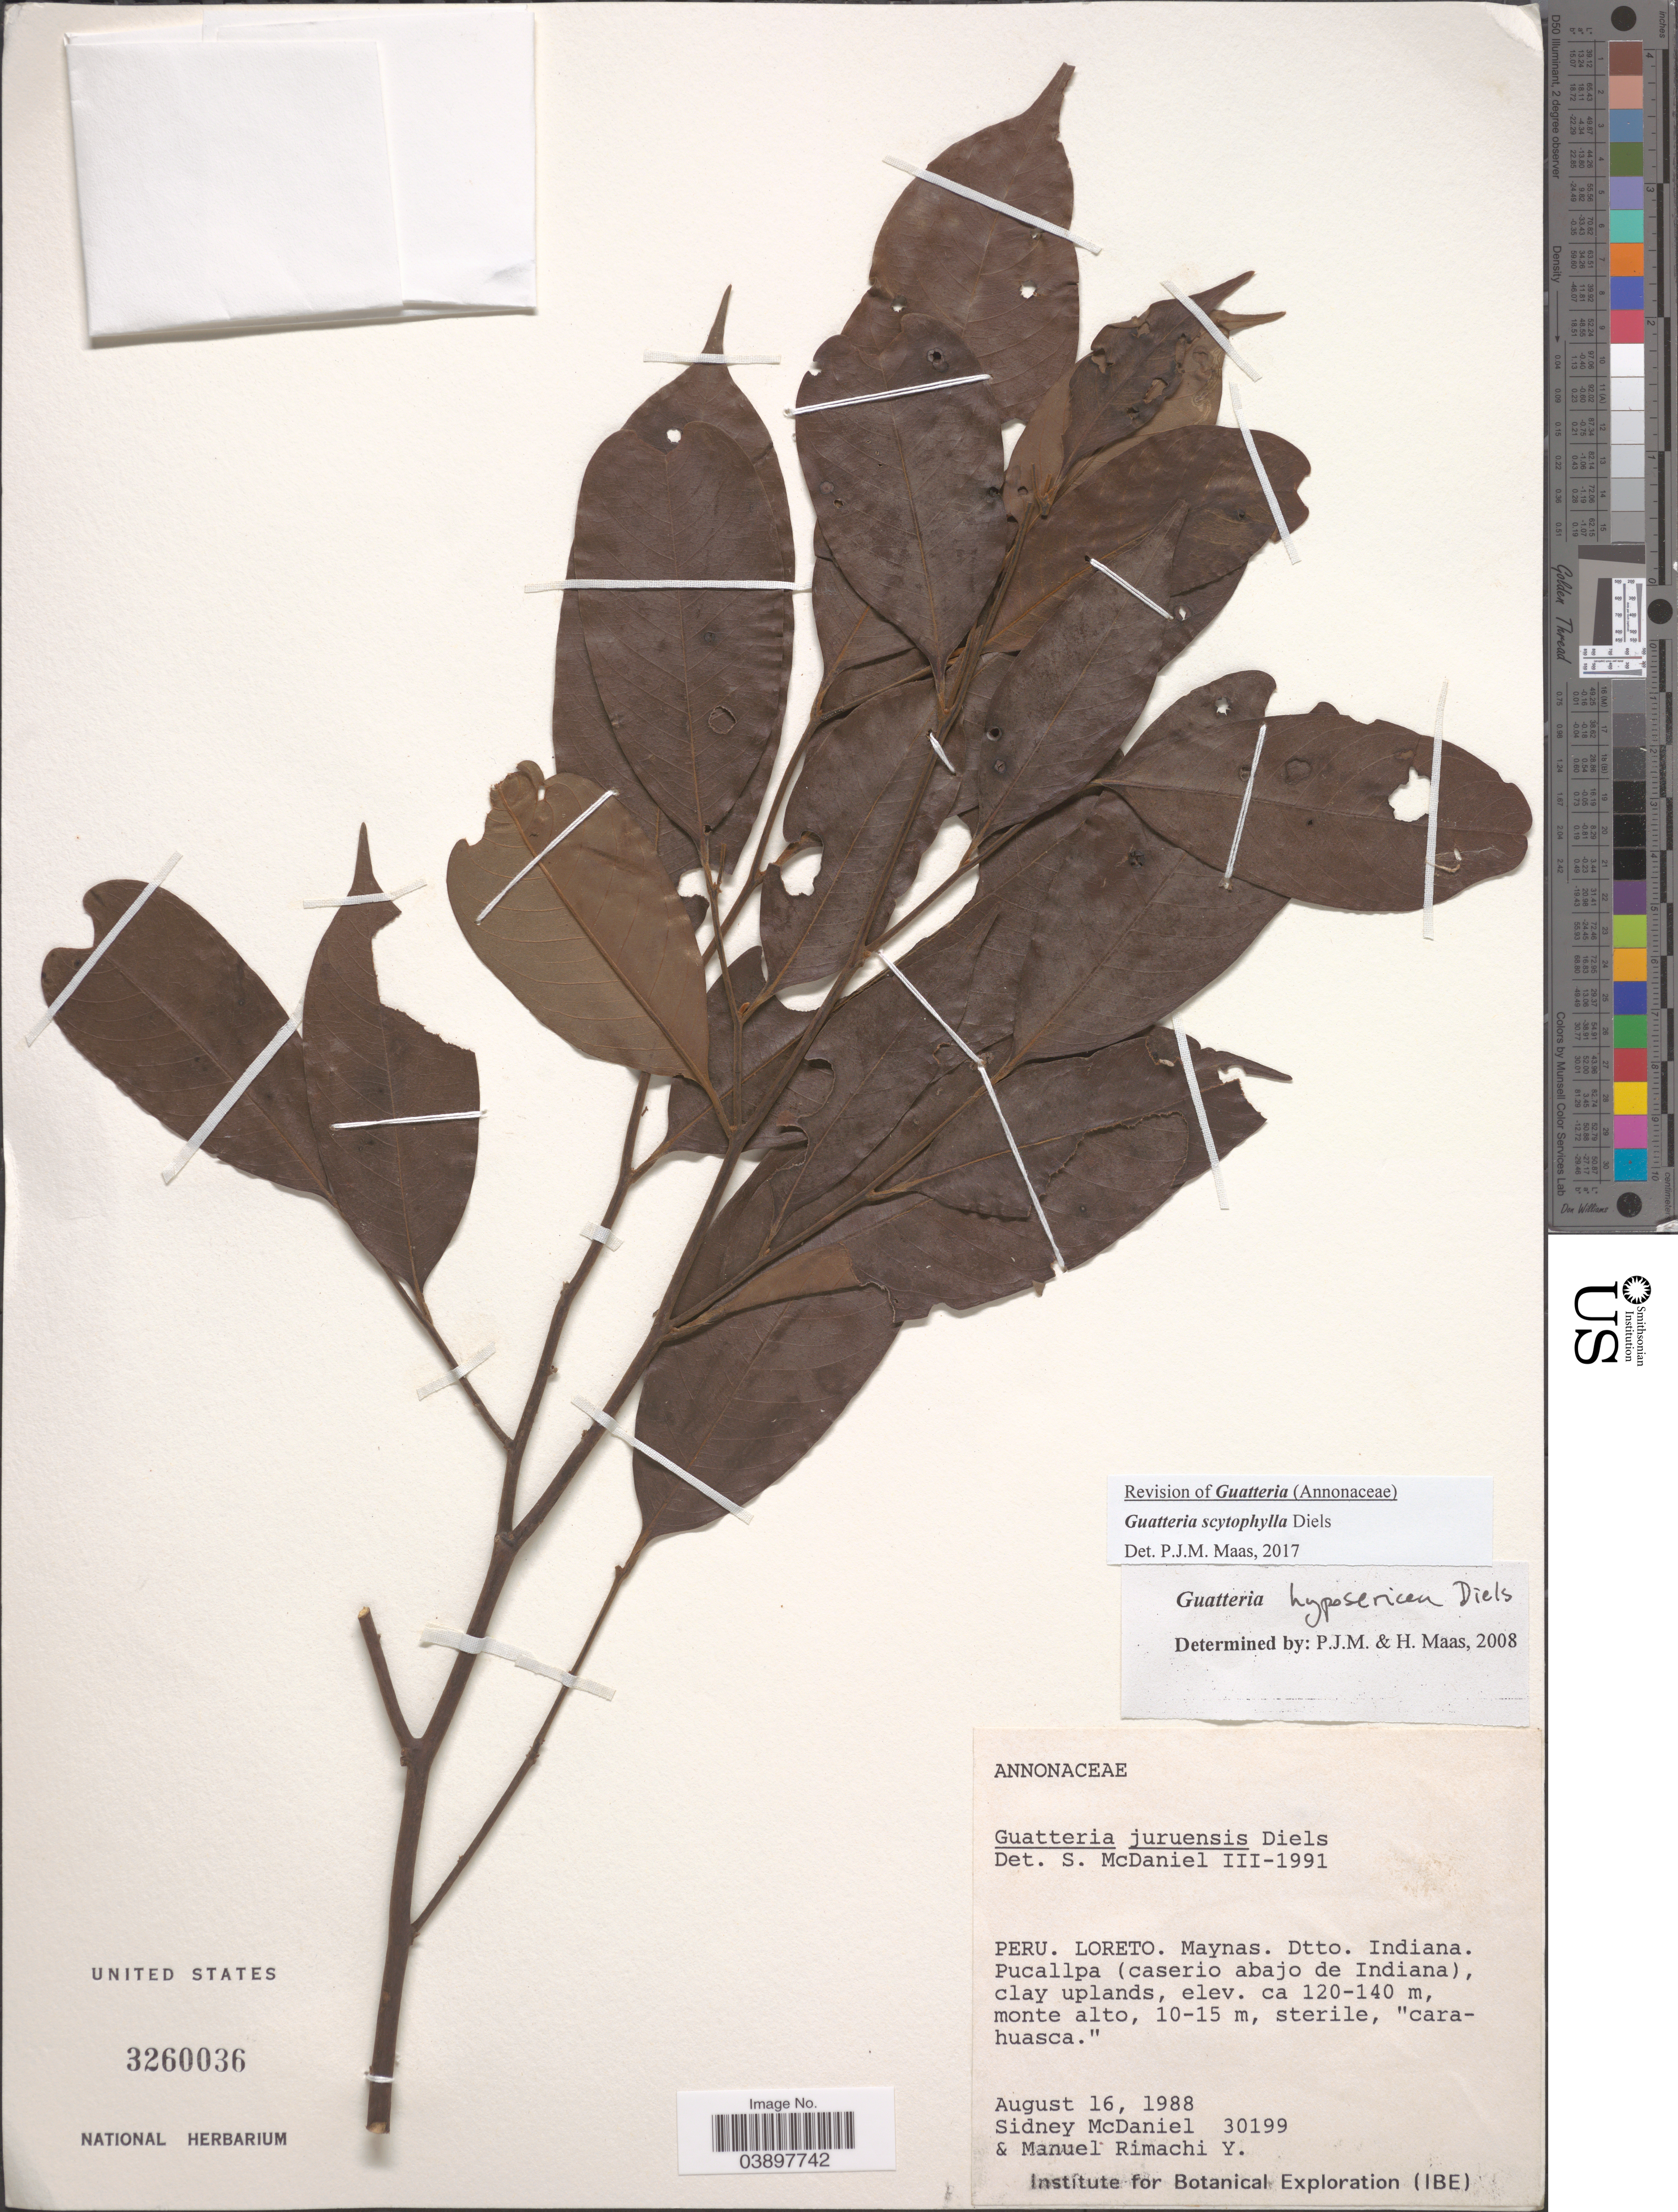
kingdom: Plantae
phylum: Tracheophyta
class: Magnoliopsida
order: Magnoliales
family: Annonaceae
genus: Guatteria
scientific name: Guatteria scytophylla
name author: Diels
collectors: S. McDaniel & M. Rimachi Y.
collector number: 30199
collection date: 1988-08-16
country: Peru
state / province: Loreto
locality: Maynas. Dtto. Indiana. Pucallpa (caserio abajo de Indiana).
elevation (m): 120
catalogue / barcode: US 3260036